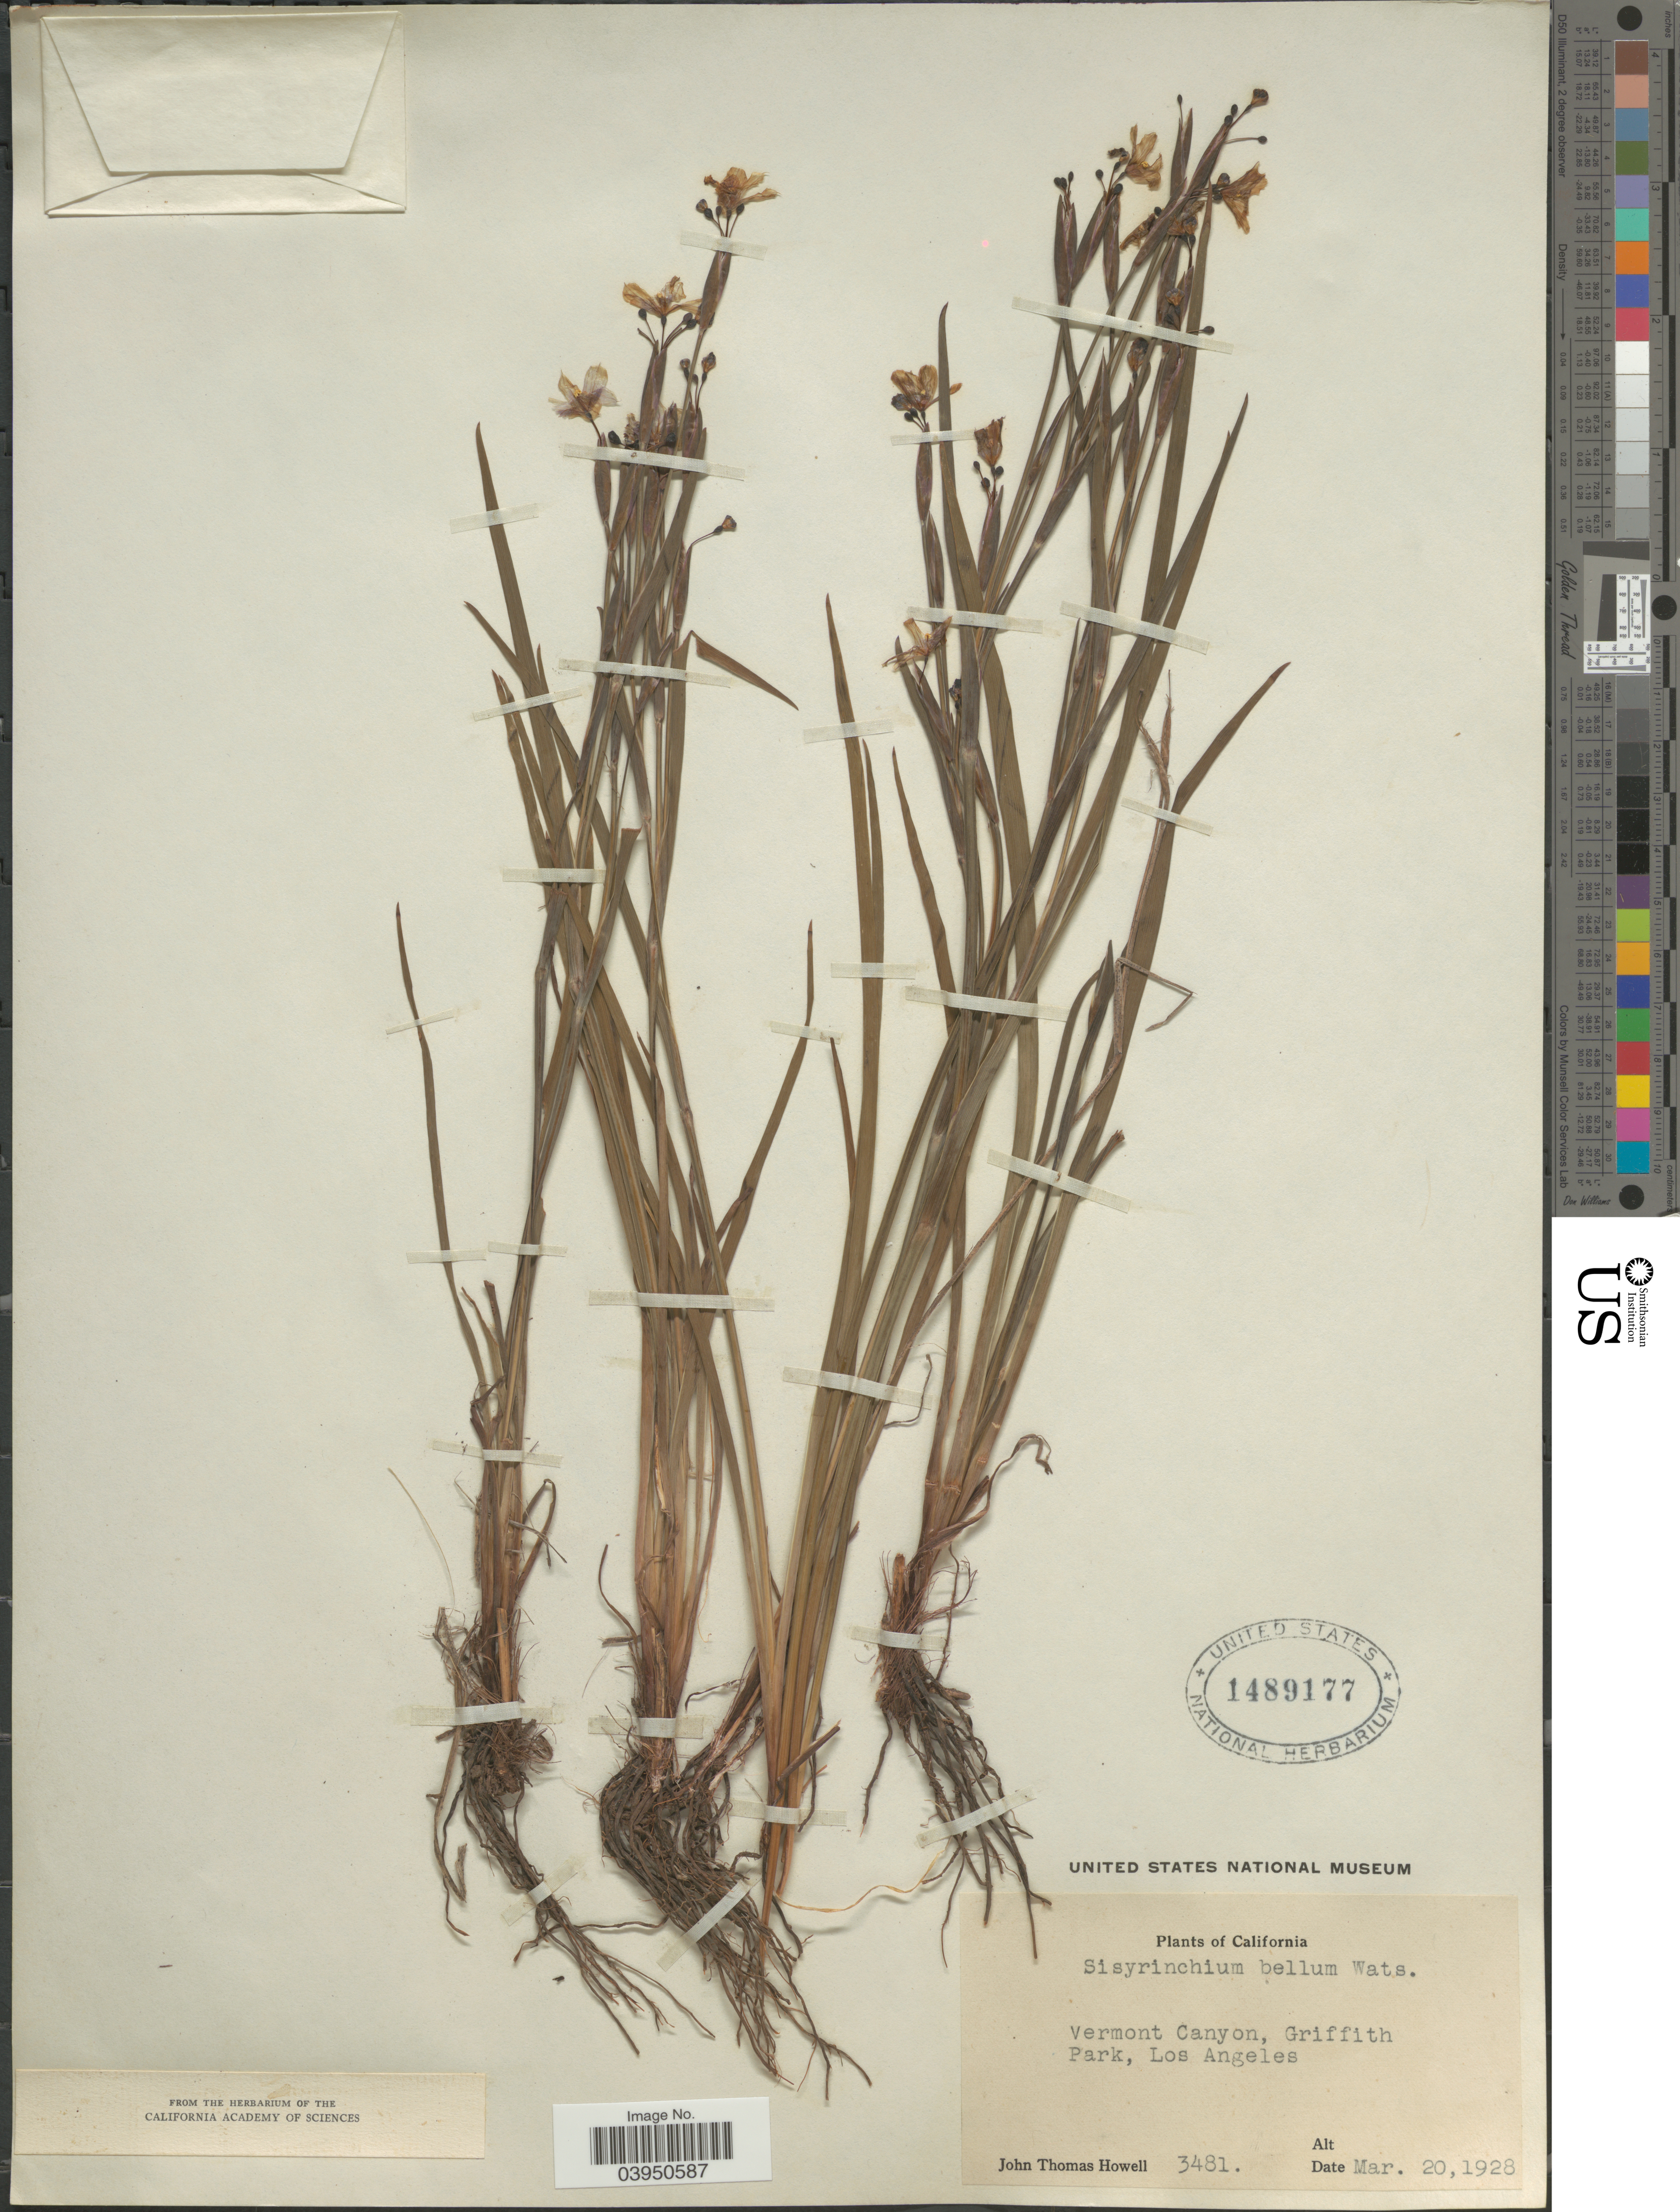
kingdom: Plantae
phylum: Tracheophyta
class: Liliopsida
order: Asparagales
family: Iridaceae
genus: Sisyrinchium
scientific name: Sisyrinchium bellum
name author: S. Watson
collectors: J. T. Howell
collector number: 3481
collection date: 1928-03-20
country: United States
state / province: California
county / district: Los Angeles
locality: Vermont Canyon, Griffith Park, Los Angeles.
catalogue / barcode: US 1489177